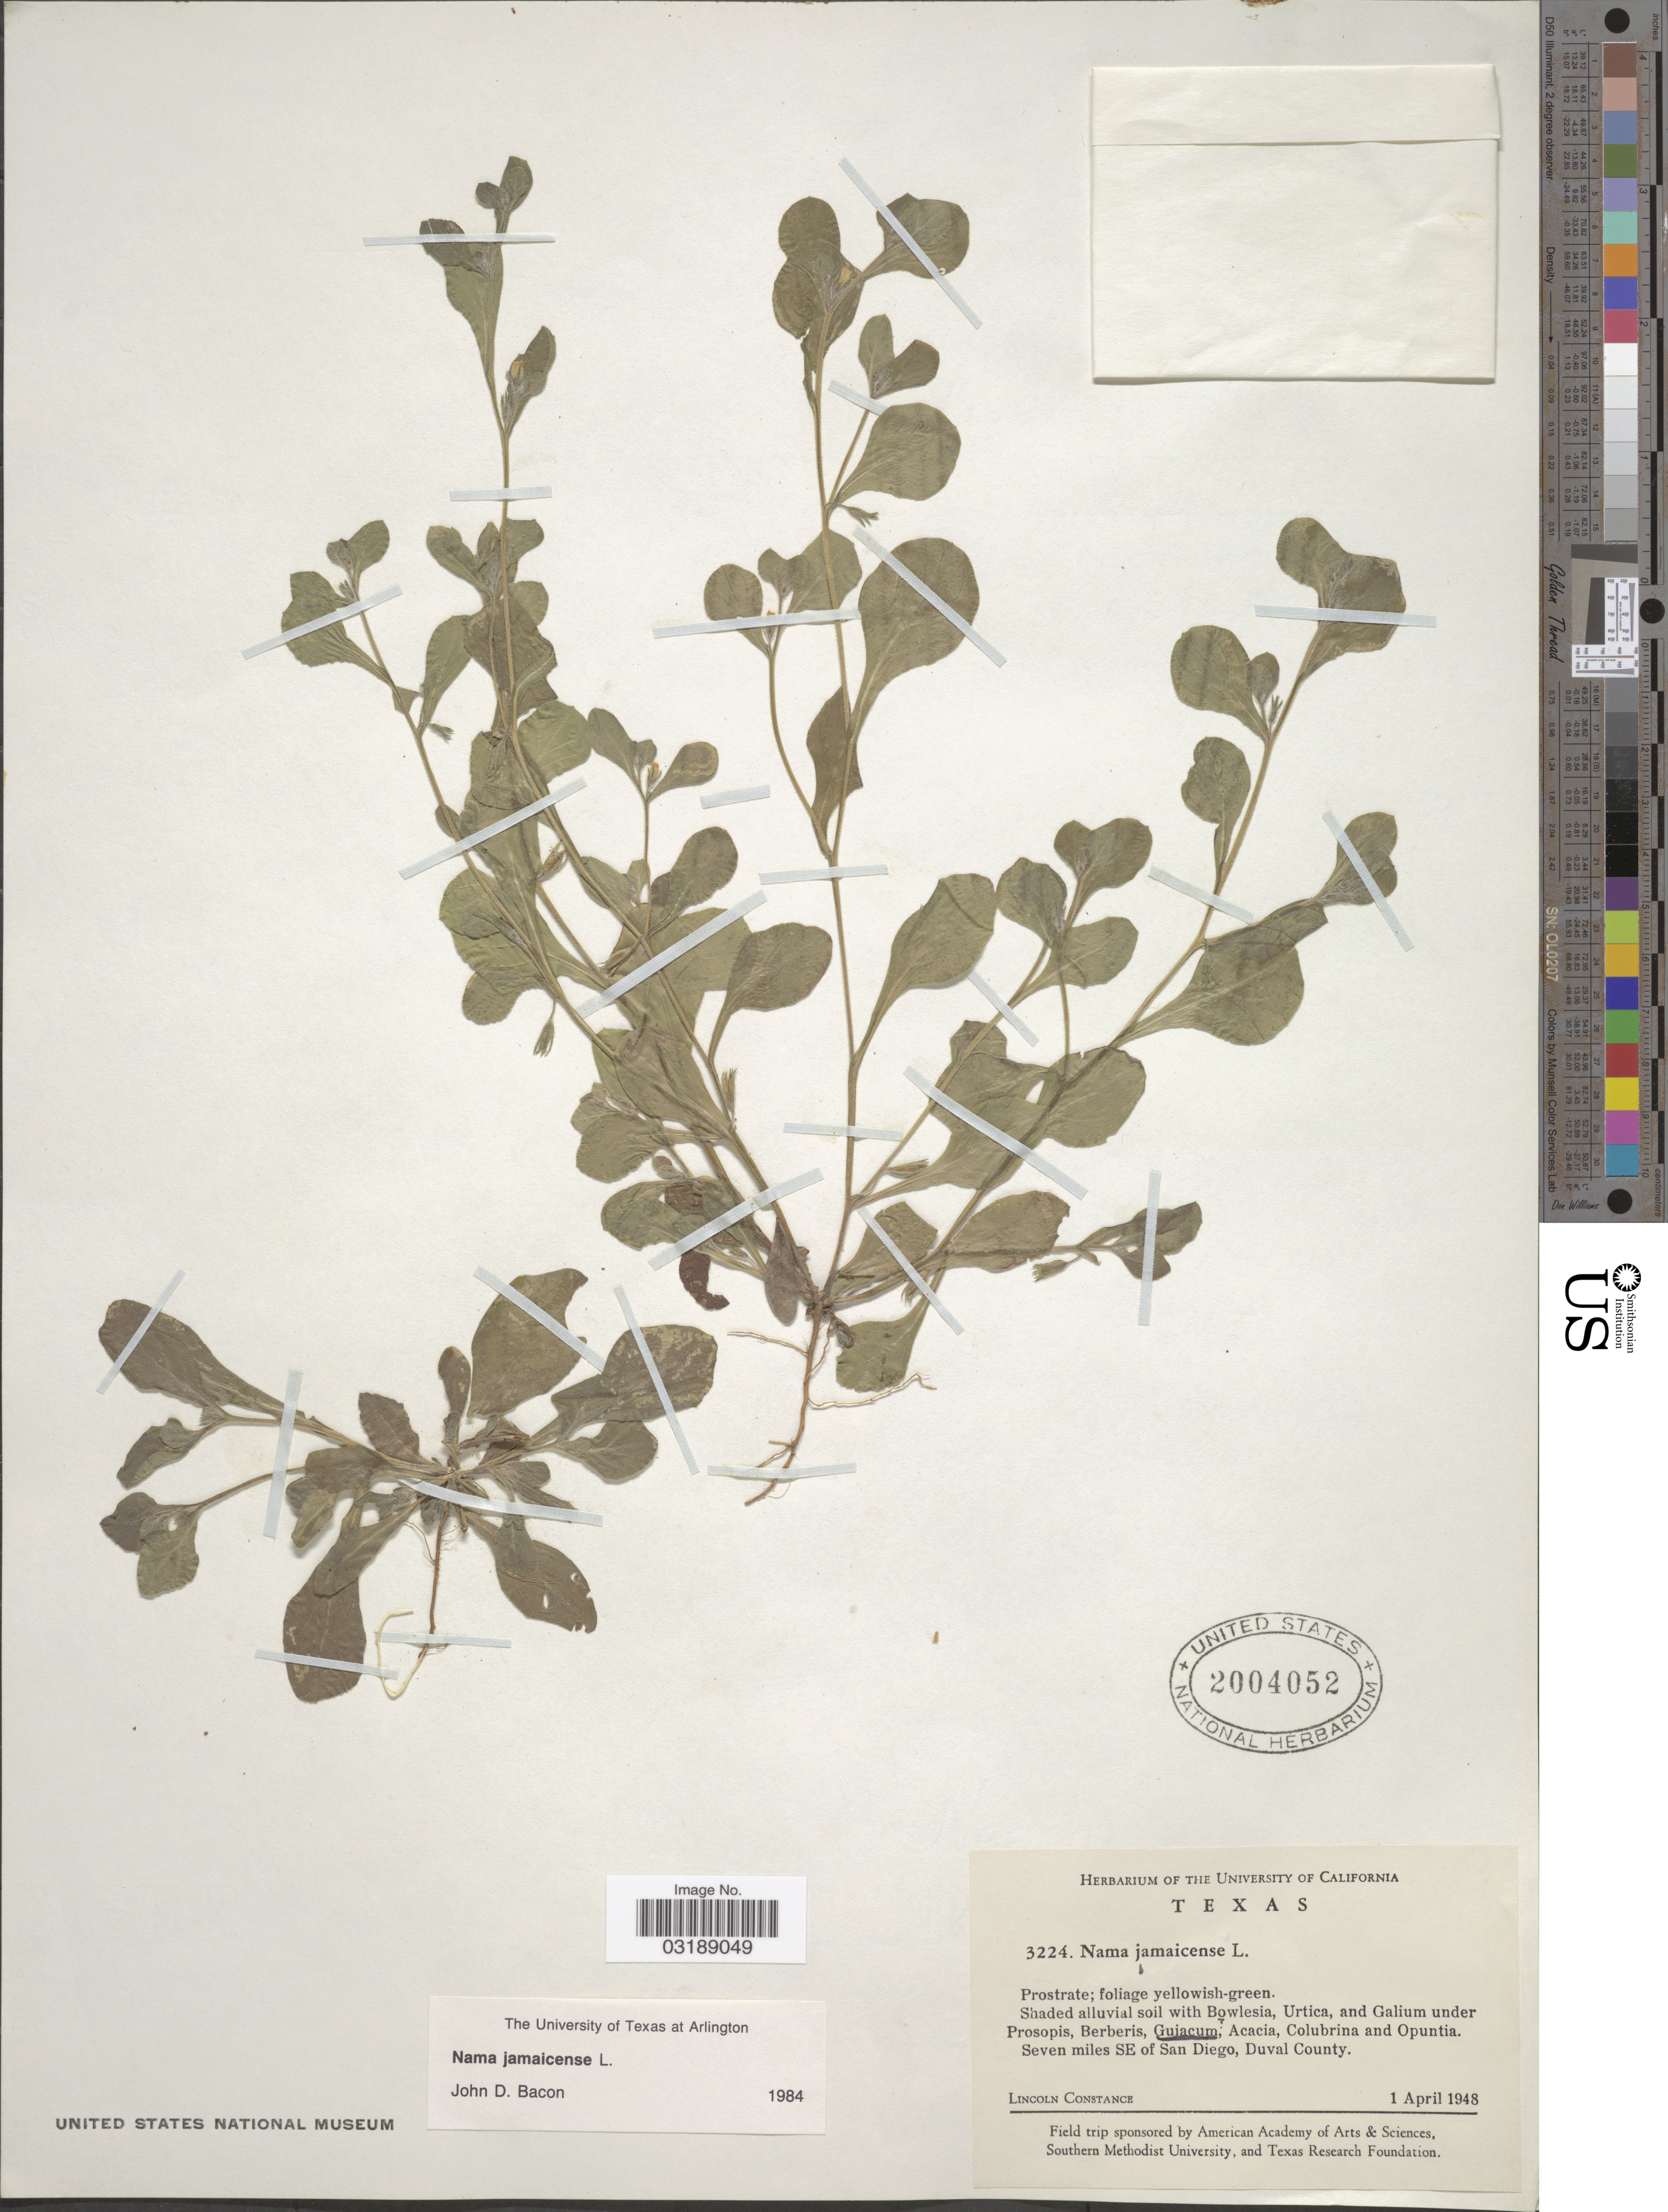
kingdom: Plantae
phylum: Tracheophyta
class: Magnoliopsida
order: Boraginales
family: Namaceae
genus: Nama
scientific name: Nama jamaicensis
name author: L.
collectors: L. Constance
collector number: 3224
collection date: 1948-04-01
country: United States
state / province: Texas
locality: Seven miles SE of San Diego, Duval County.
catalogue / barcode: US 2004052